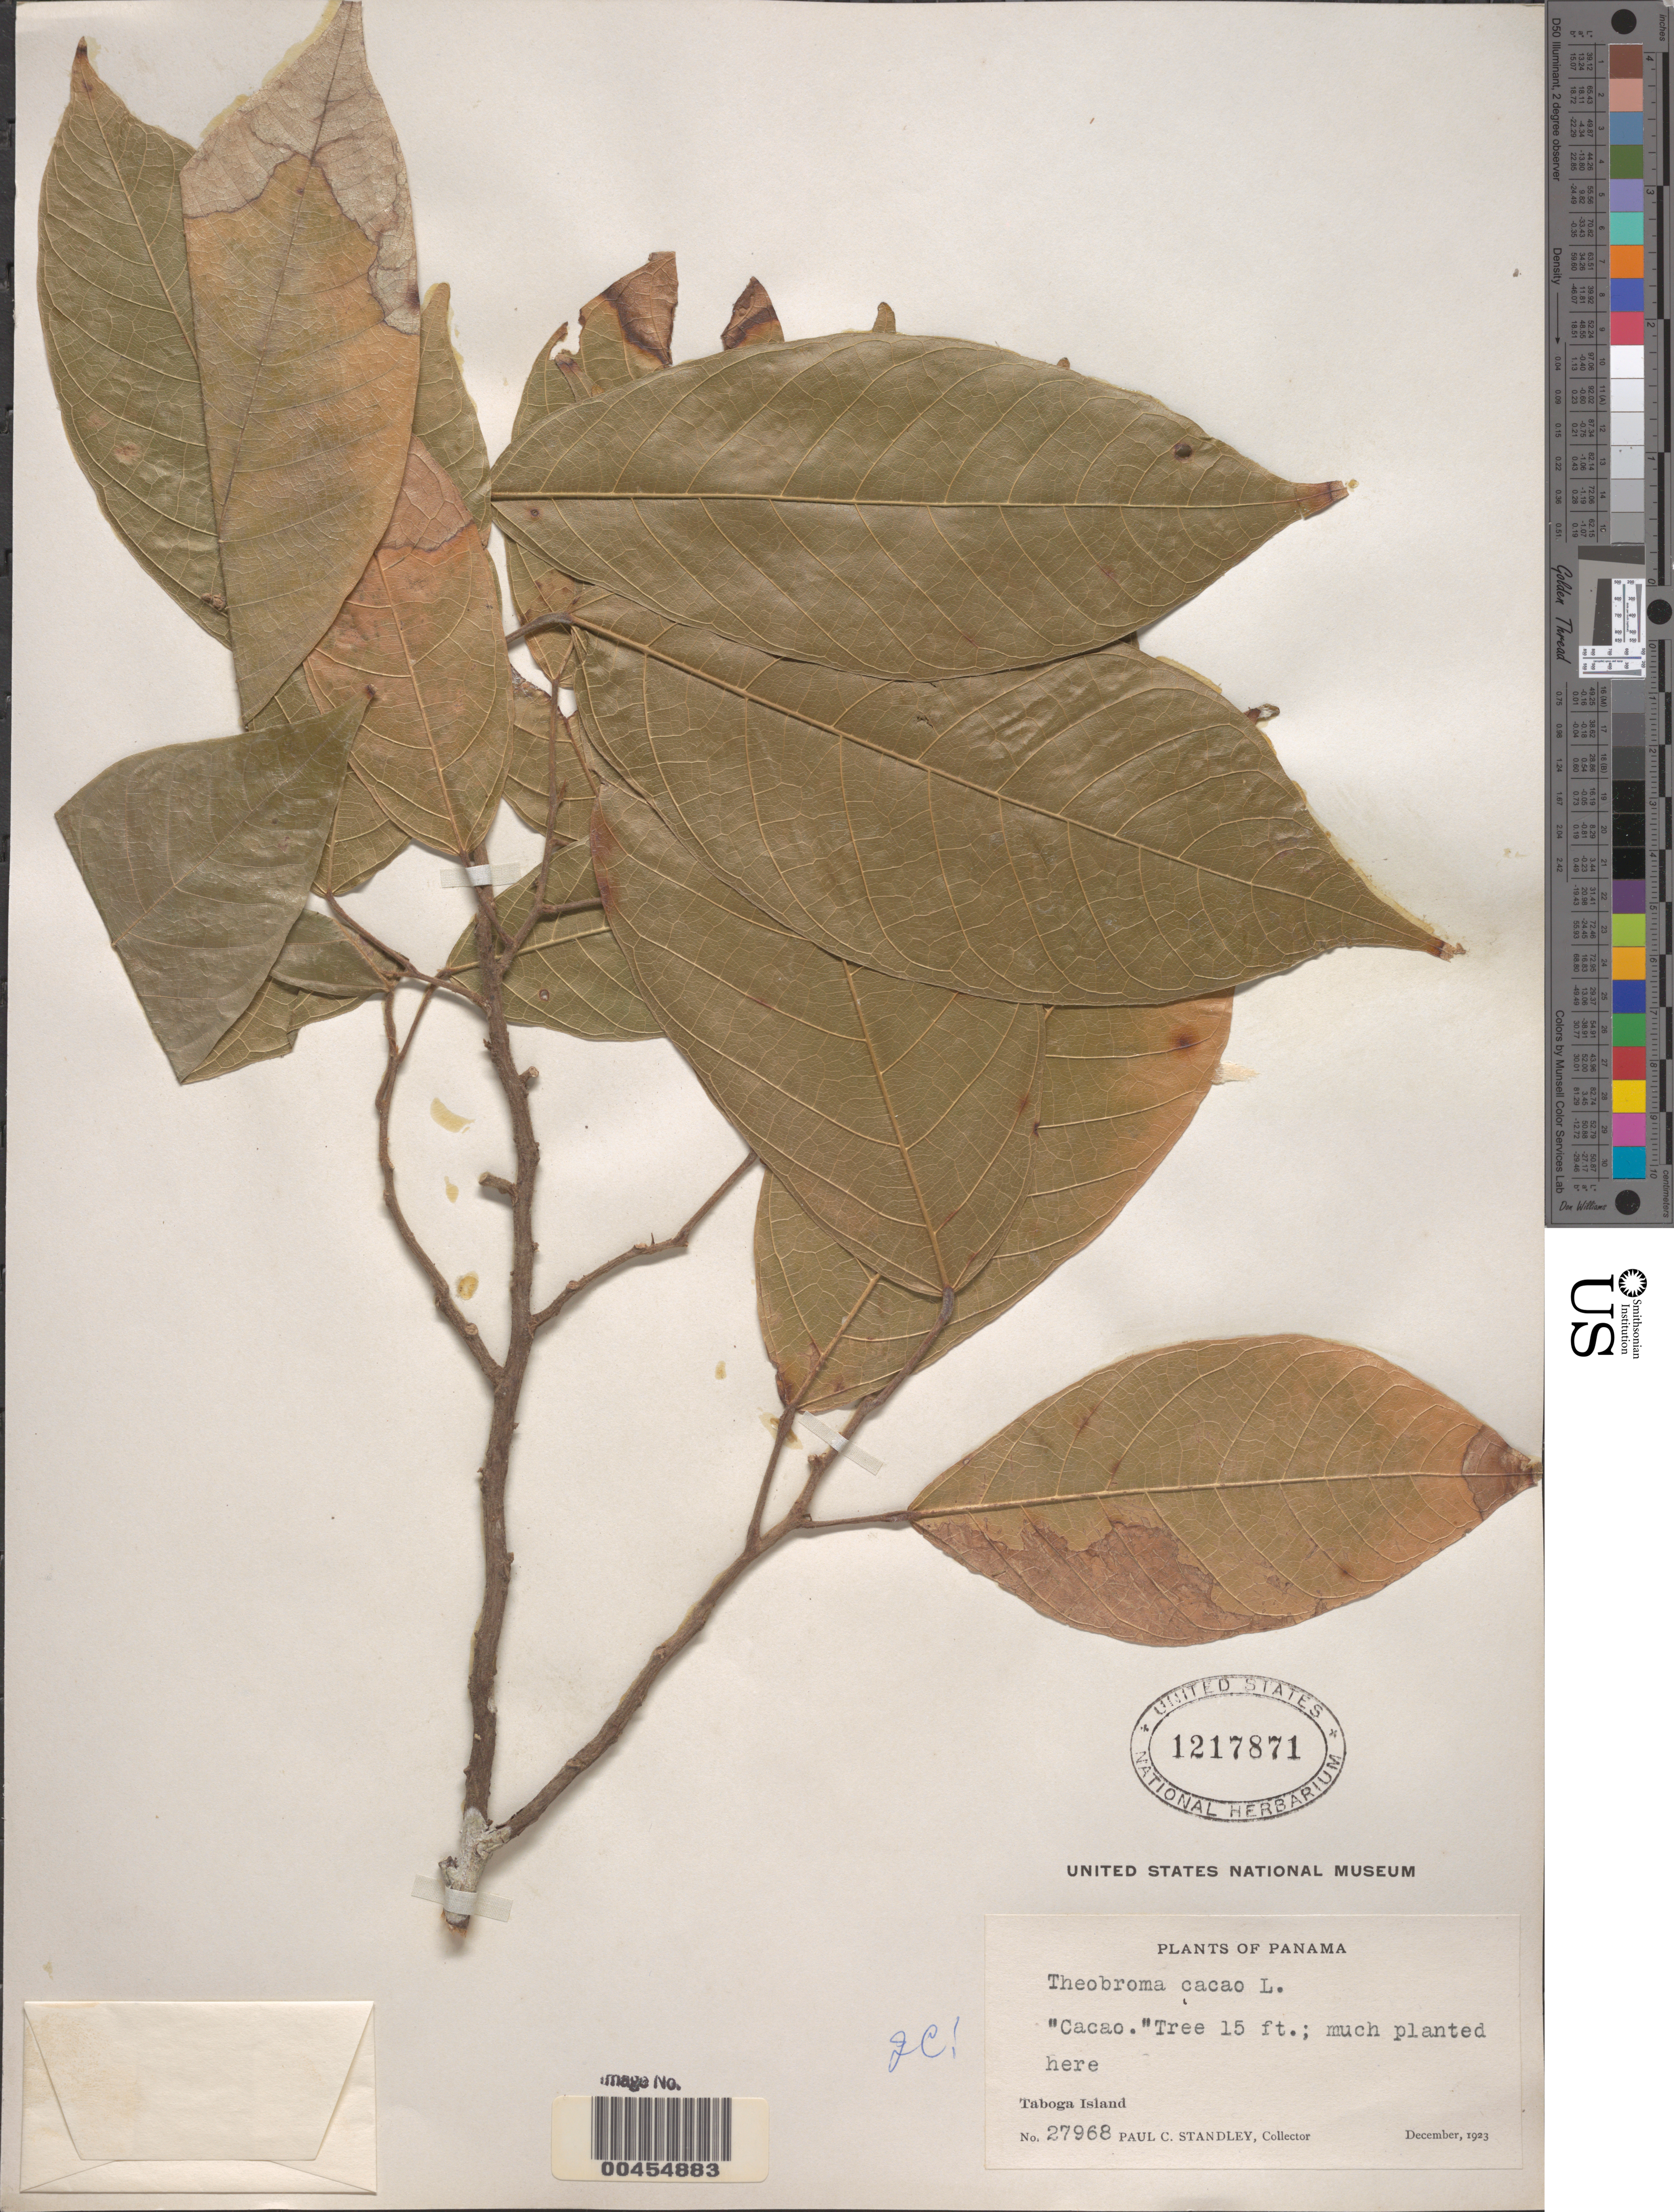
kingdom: Plantae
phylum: Tracheophyta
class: Magnoliopsida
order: Malvales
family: Malvaceae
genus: Theobroma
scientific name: Theobroma cacao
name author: L.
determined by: Cuatrecasas, J.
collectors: P. C. Standley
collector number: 27968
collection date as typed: Dec 1923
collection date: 1923-12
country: Panama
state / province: Panamá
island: Taboga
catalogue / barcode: US 1217871